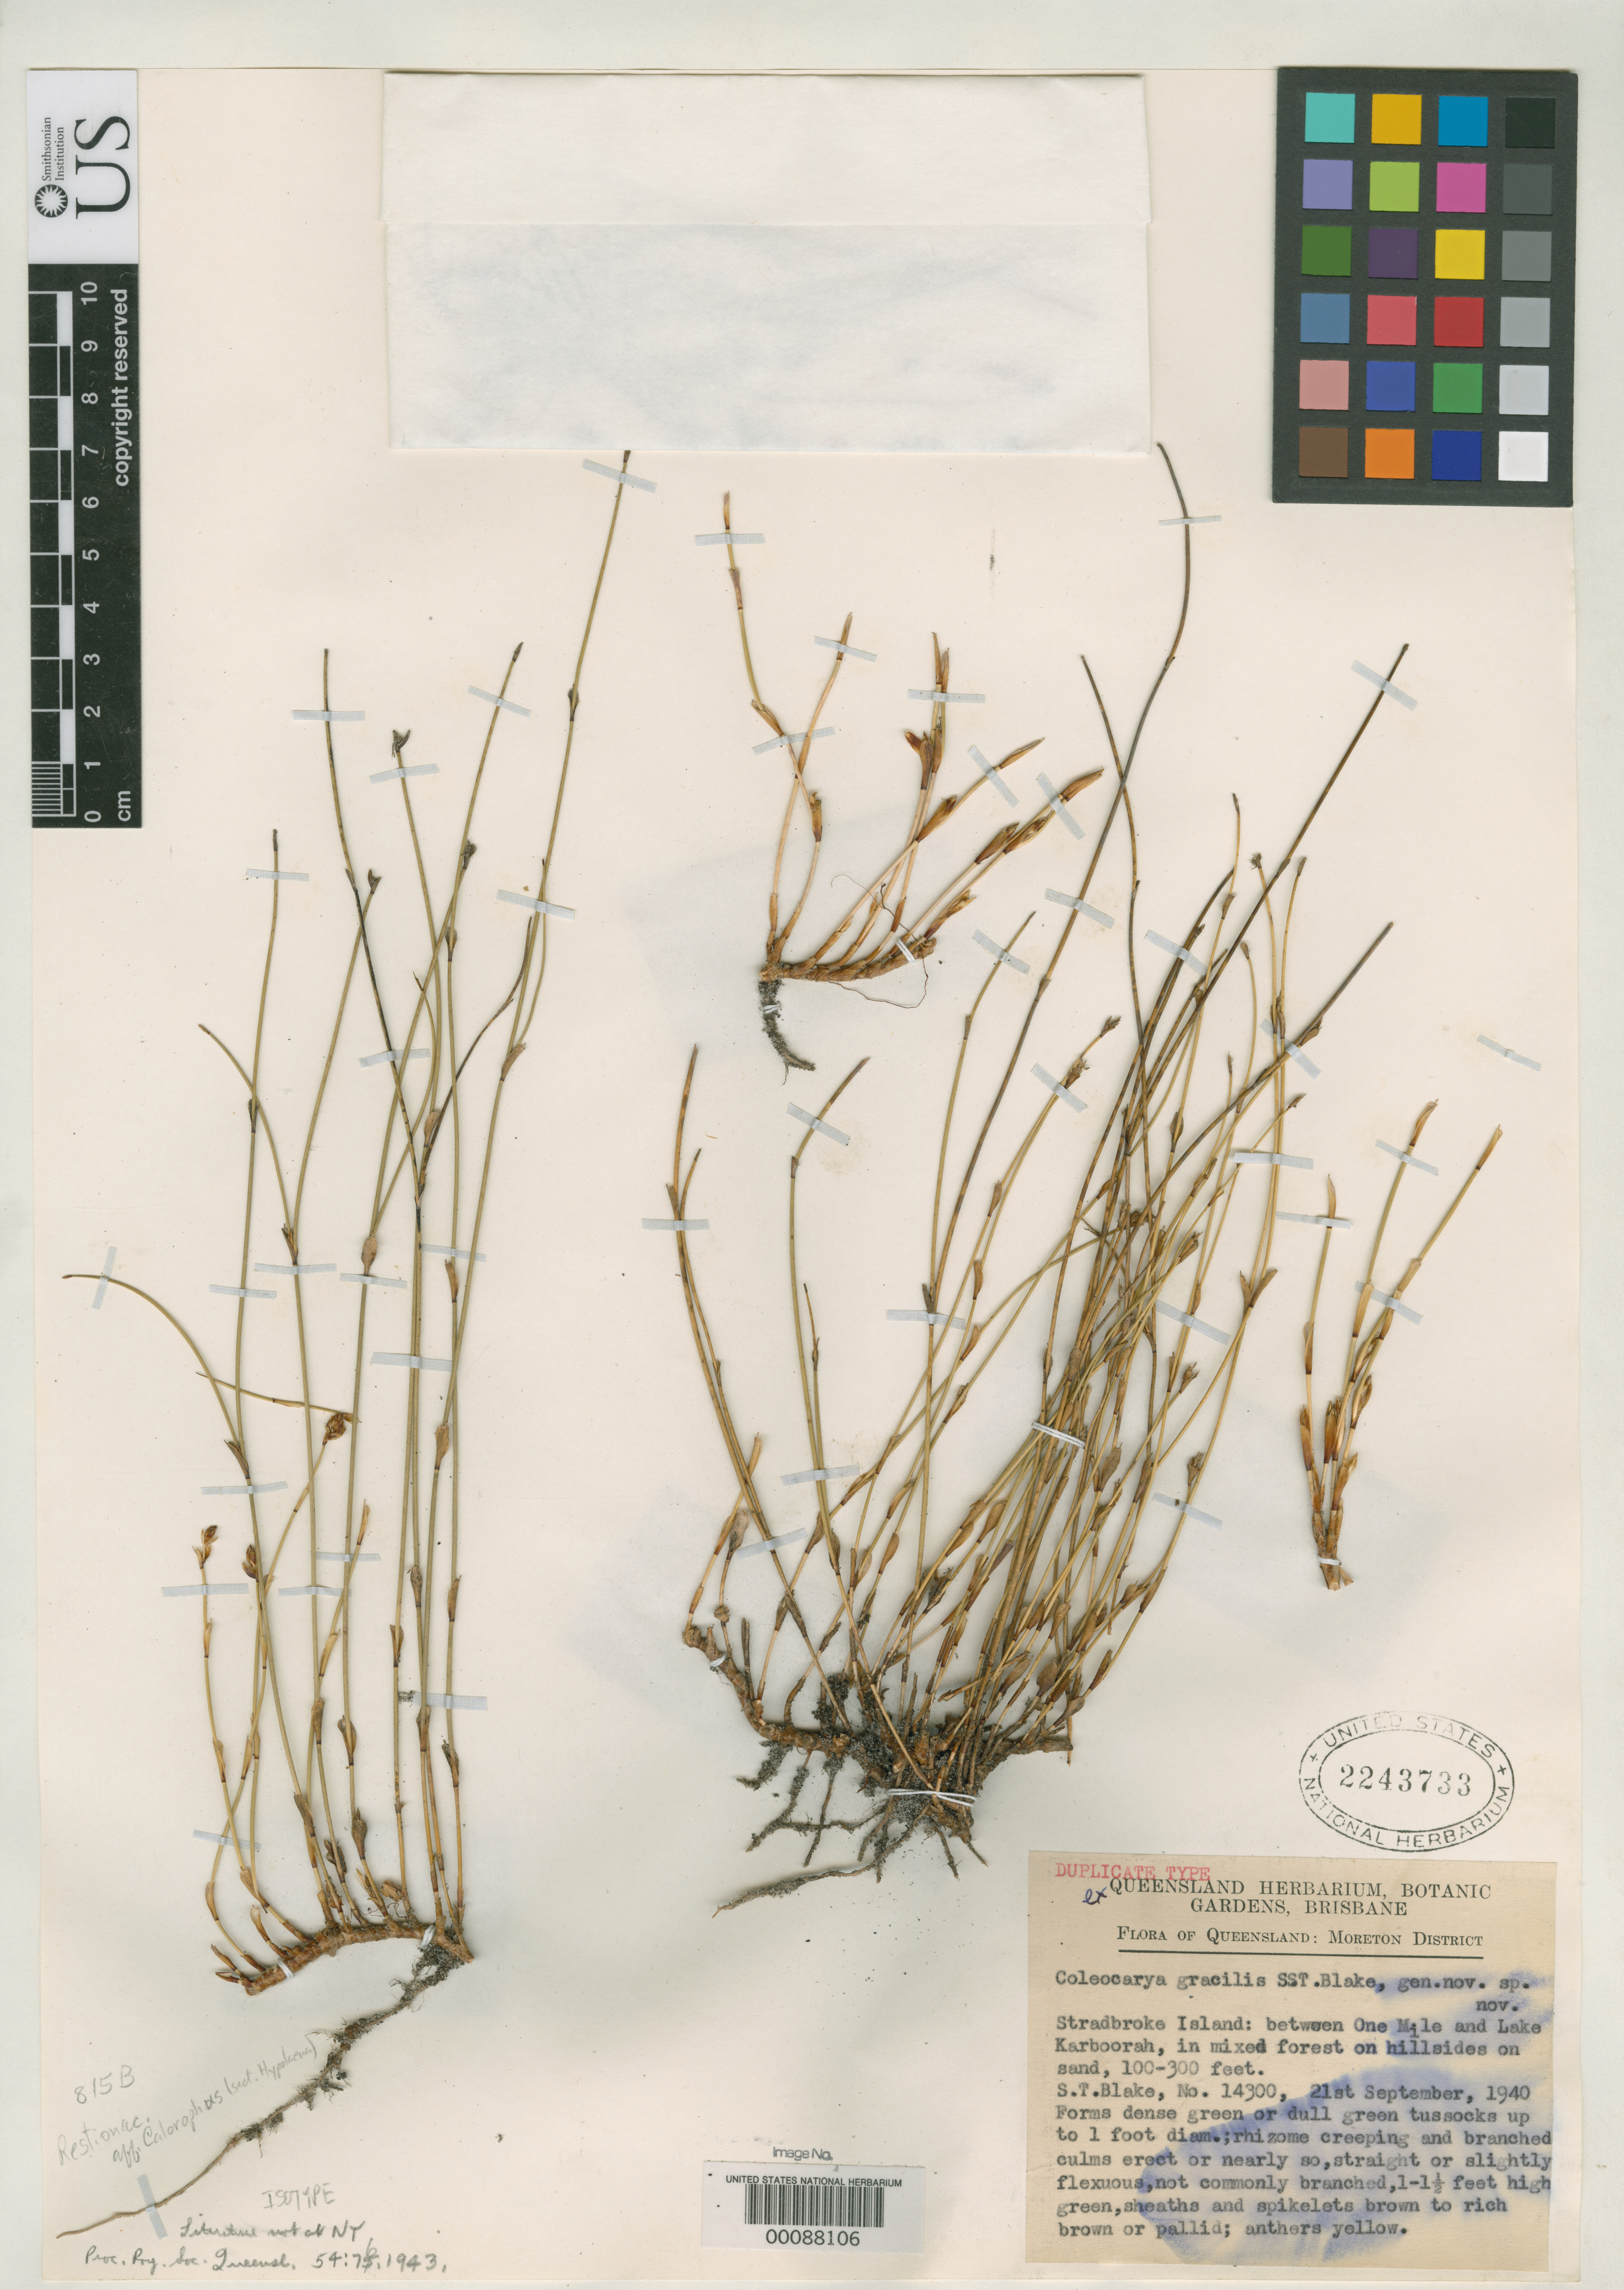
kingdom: Plantae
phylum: Tracheophyta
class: Liliopsida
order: Poales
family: Restionaceae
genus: Coleocarya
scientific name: Coleocarya gracilis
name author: S.T. Blake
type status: Isotype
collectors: S. T. Blake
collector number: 14300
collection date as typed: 21 Sep 1940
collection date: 1940-09-21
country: Australia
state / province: Queensland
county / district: Moreton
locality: Stradbrokeisland, between one mile and Lake Karboorah.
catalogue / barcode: US 2243733